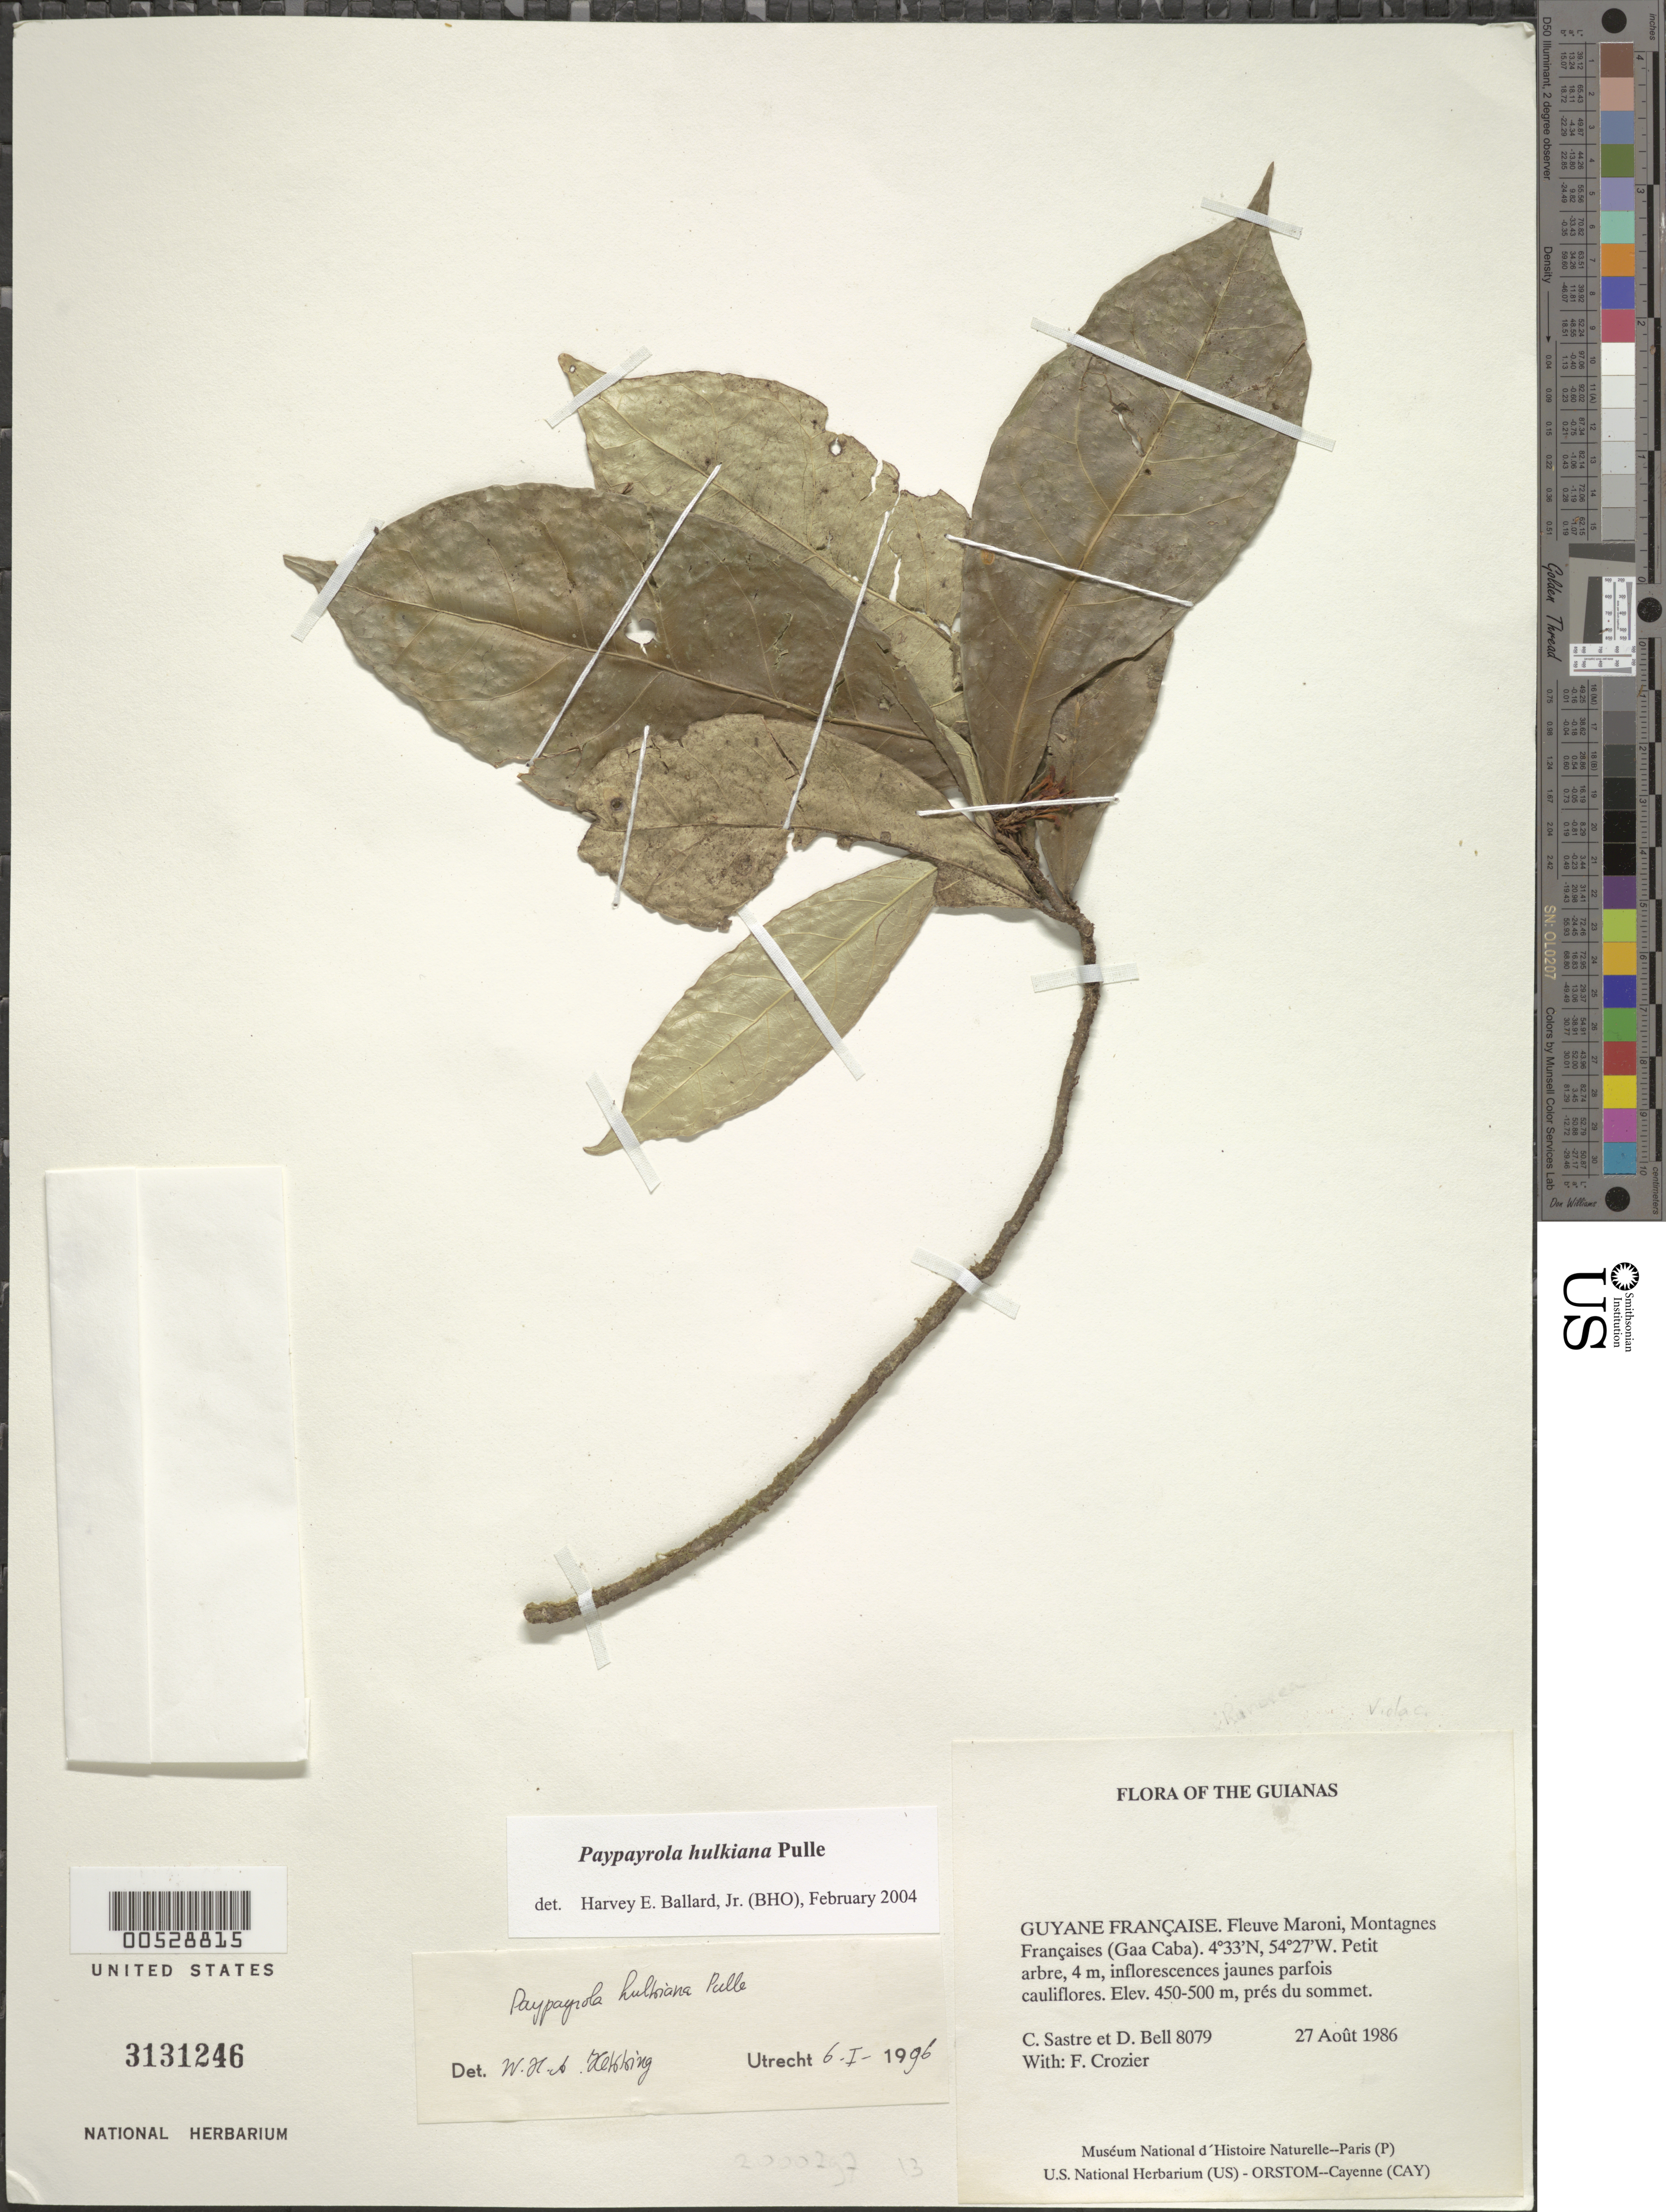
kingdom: Plantae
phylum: Tracheophyta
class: Magnoliopsida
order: Malpighiales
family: Violaceae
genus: Paypayrola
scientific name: Paypayrola hulkiana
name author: Pulle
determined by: Ballard, Harvey E.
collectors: C. H. L. Sastre, D. A. Bell & F. Crozier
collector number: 8079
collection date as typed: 27 August 1986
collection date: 1986-08-27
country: French Guiana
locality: Fleuve Maroni, Montagnes Françaises (Gaa Caba)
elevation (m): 450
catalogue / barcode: US 3131246